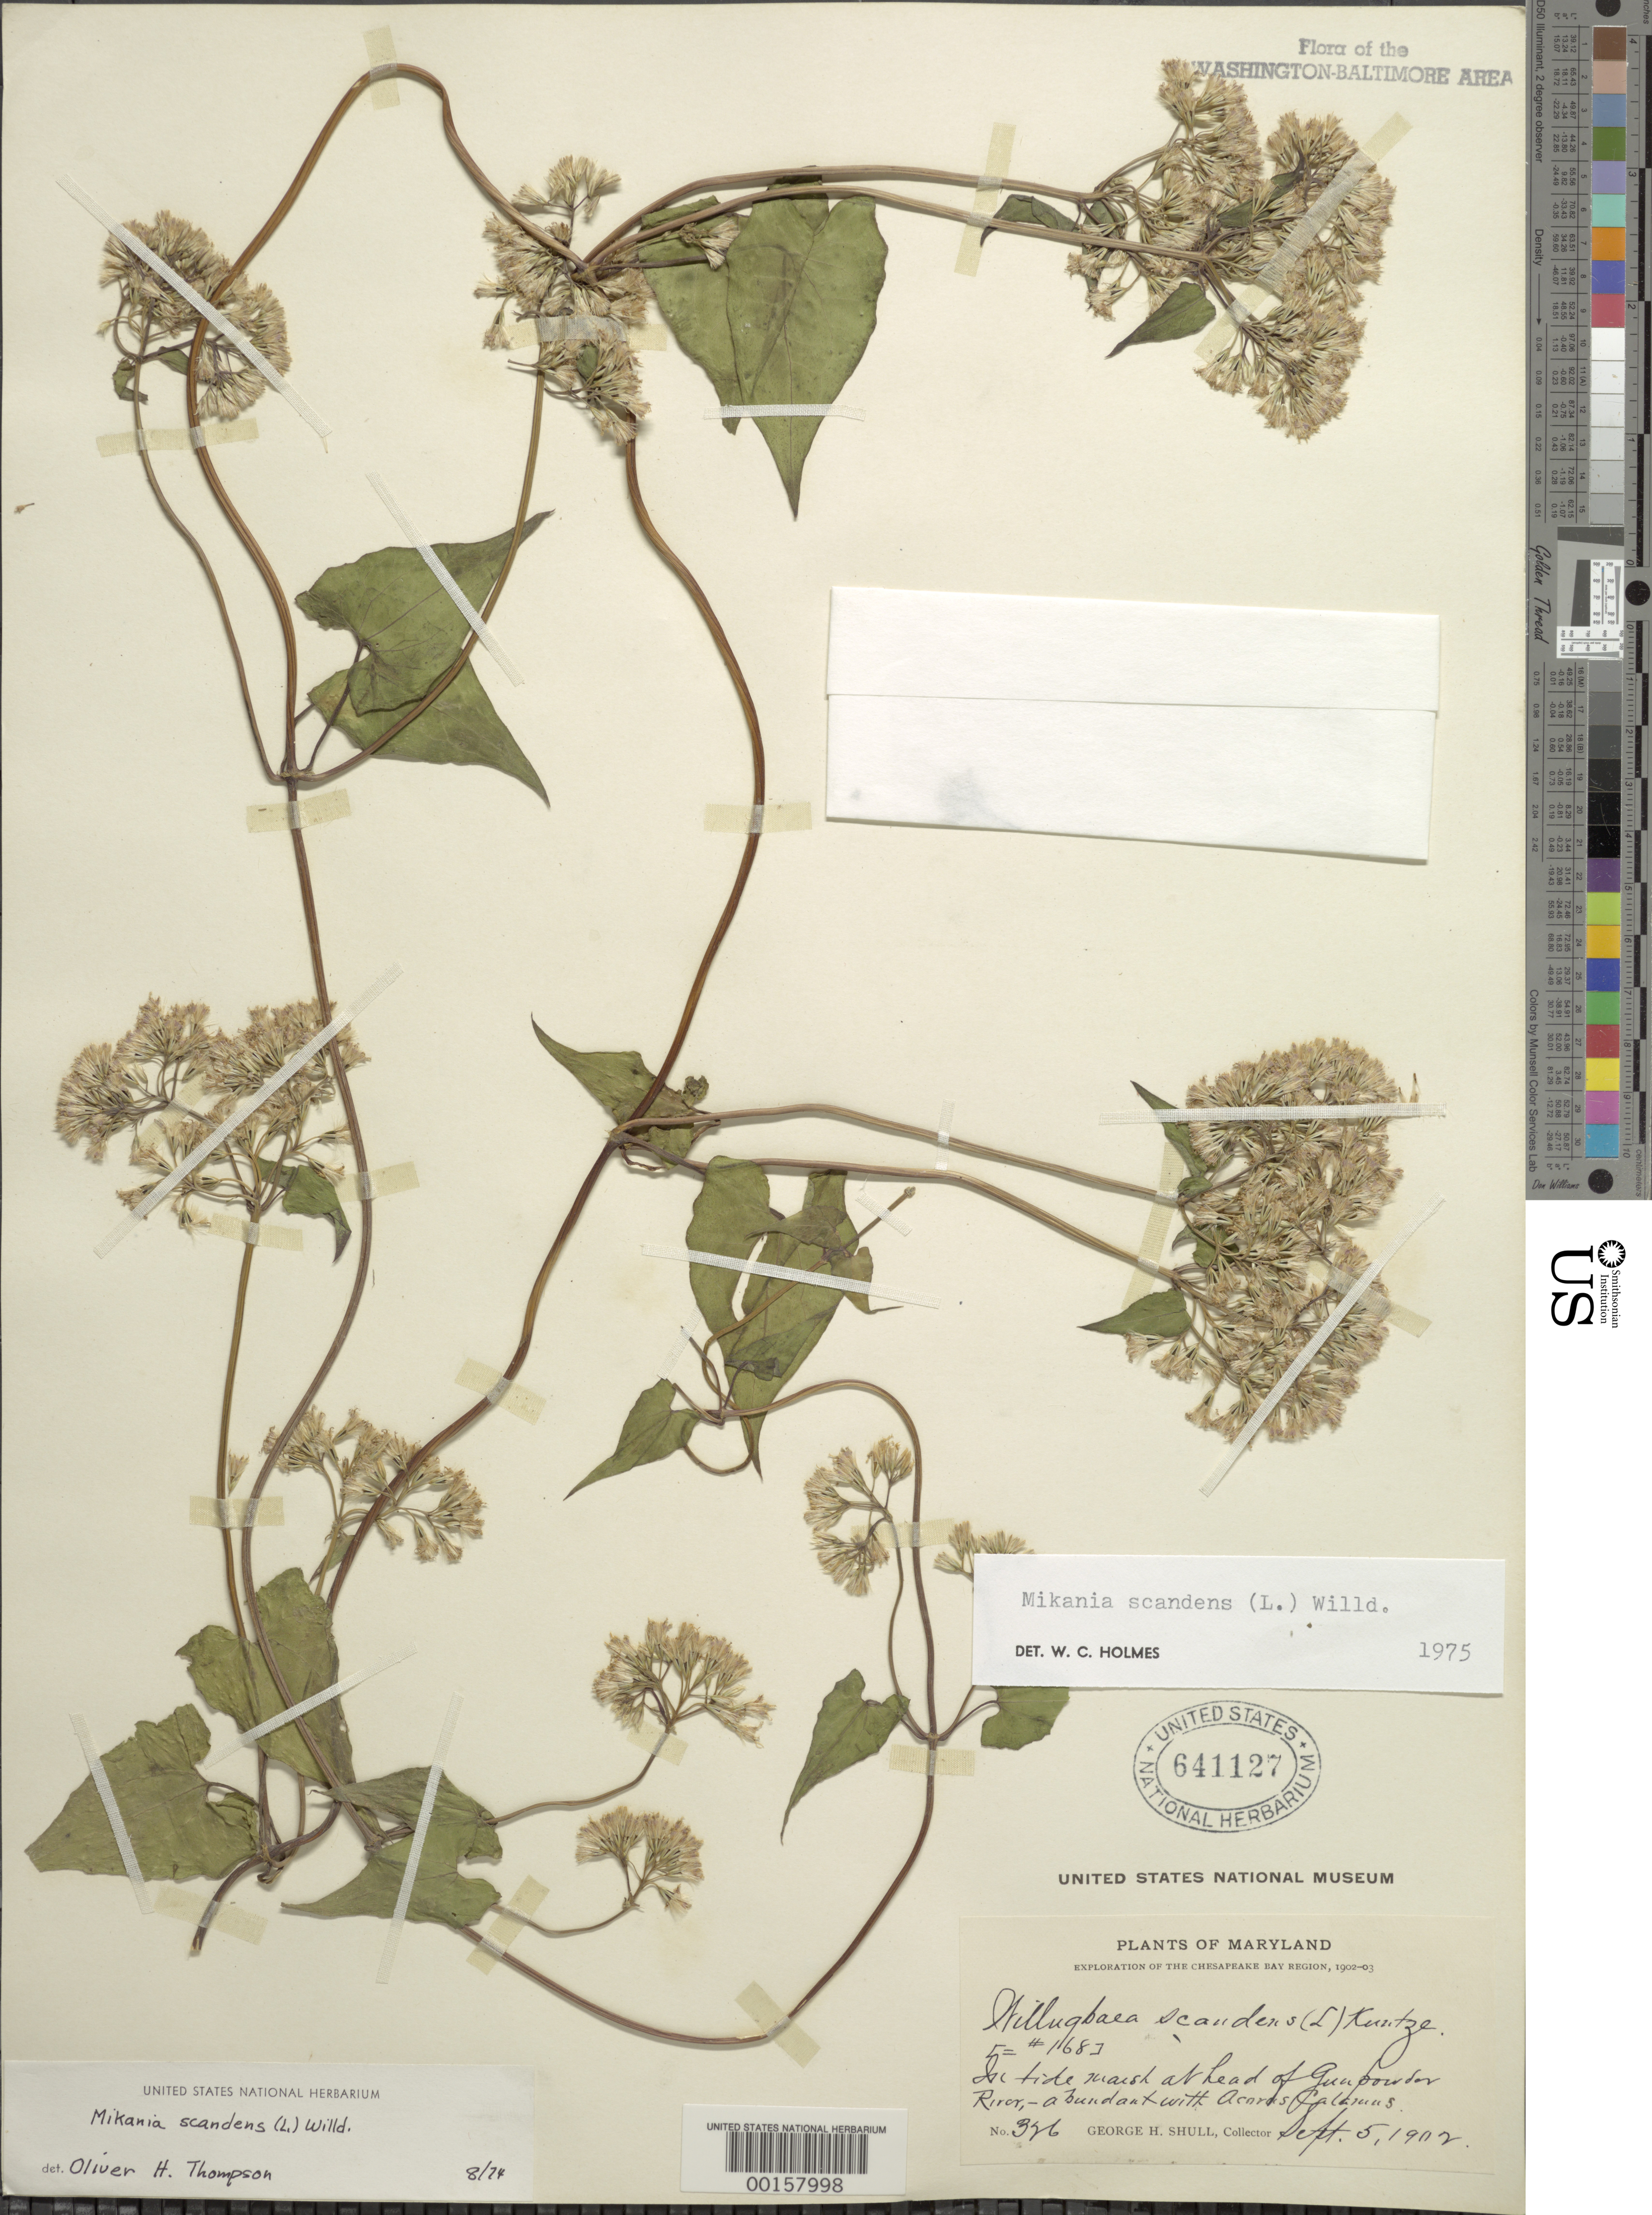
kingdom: Plantae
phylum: Tracheophyta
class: Magnoliopsida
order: Asterales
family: Asteraceae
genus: Mikania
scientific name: Mikania scandens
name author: (L.) Willd.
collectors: G. H. Shull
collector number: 376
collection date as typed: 05 Sep 1902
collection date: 1902-09-05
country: United States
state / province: Maryland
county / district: Baltimore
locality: Head of Gunpowder River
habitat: Tide marsh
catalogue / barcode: US 641127